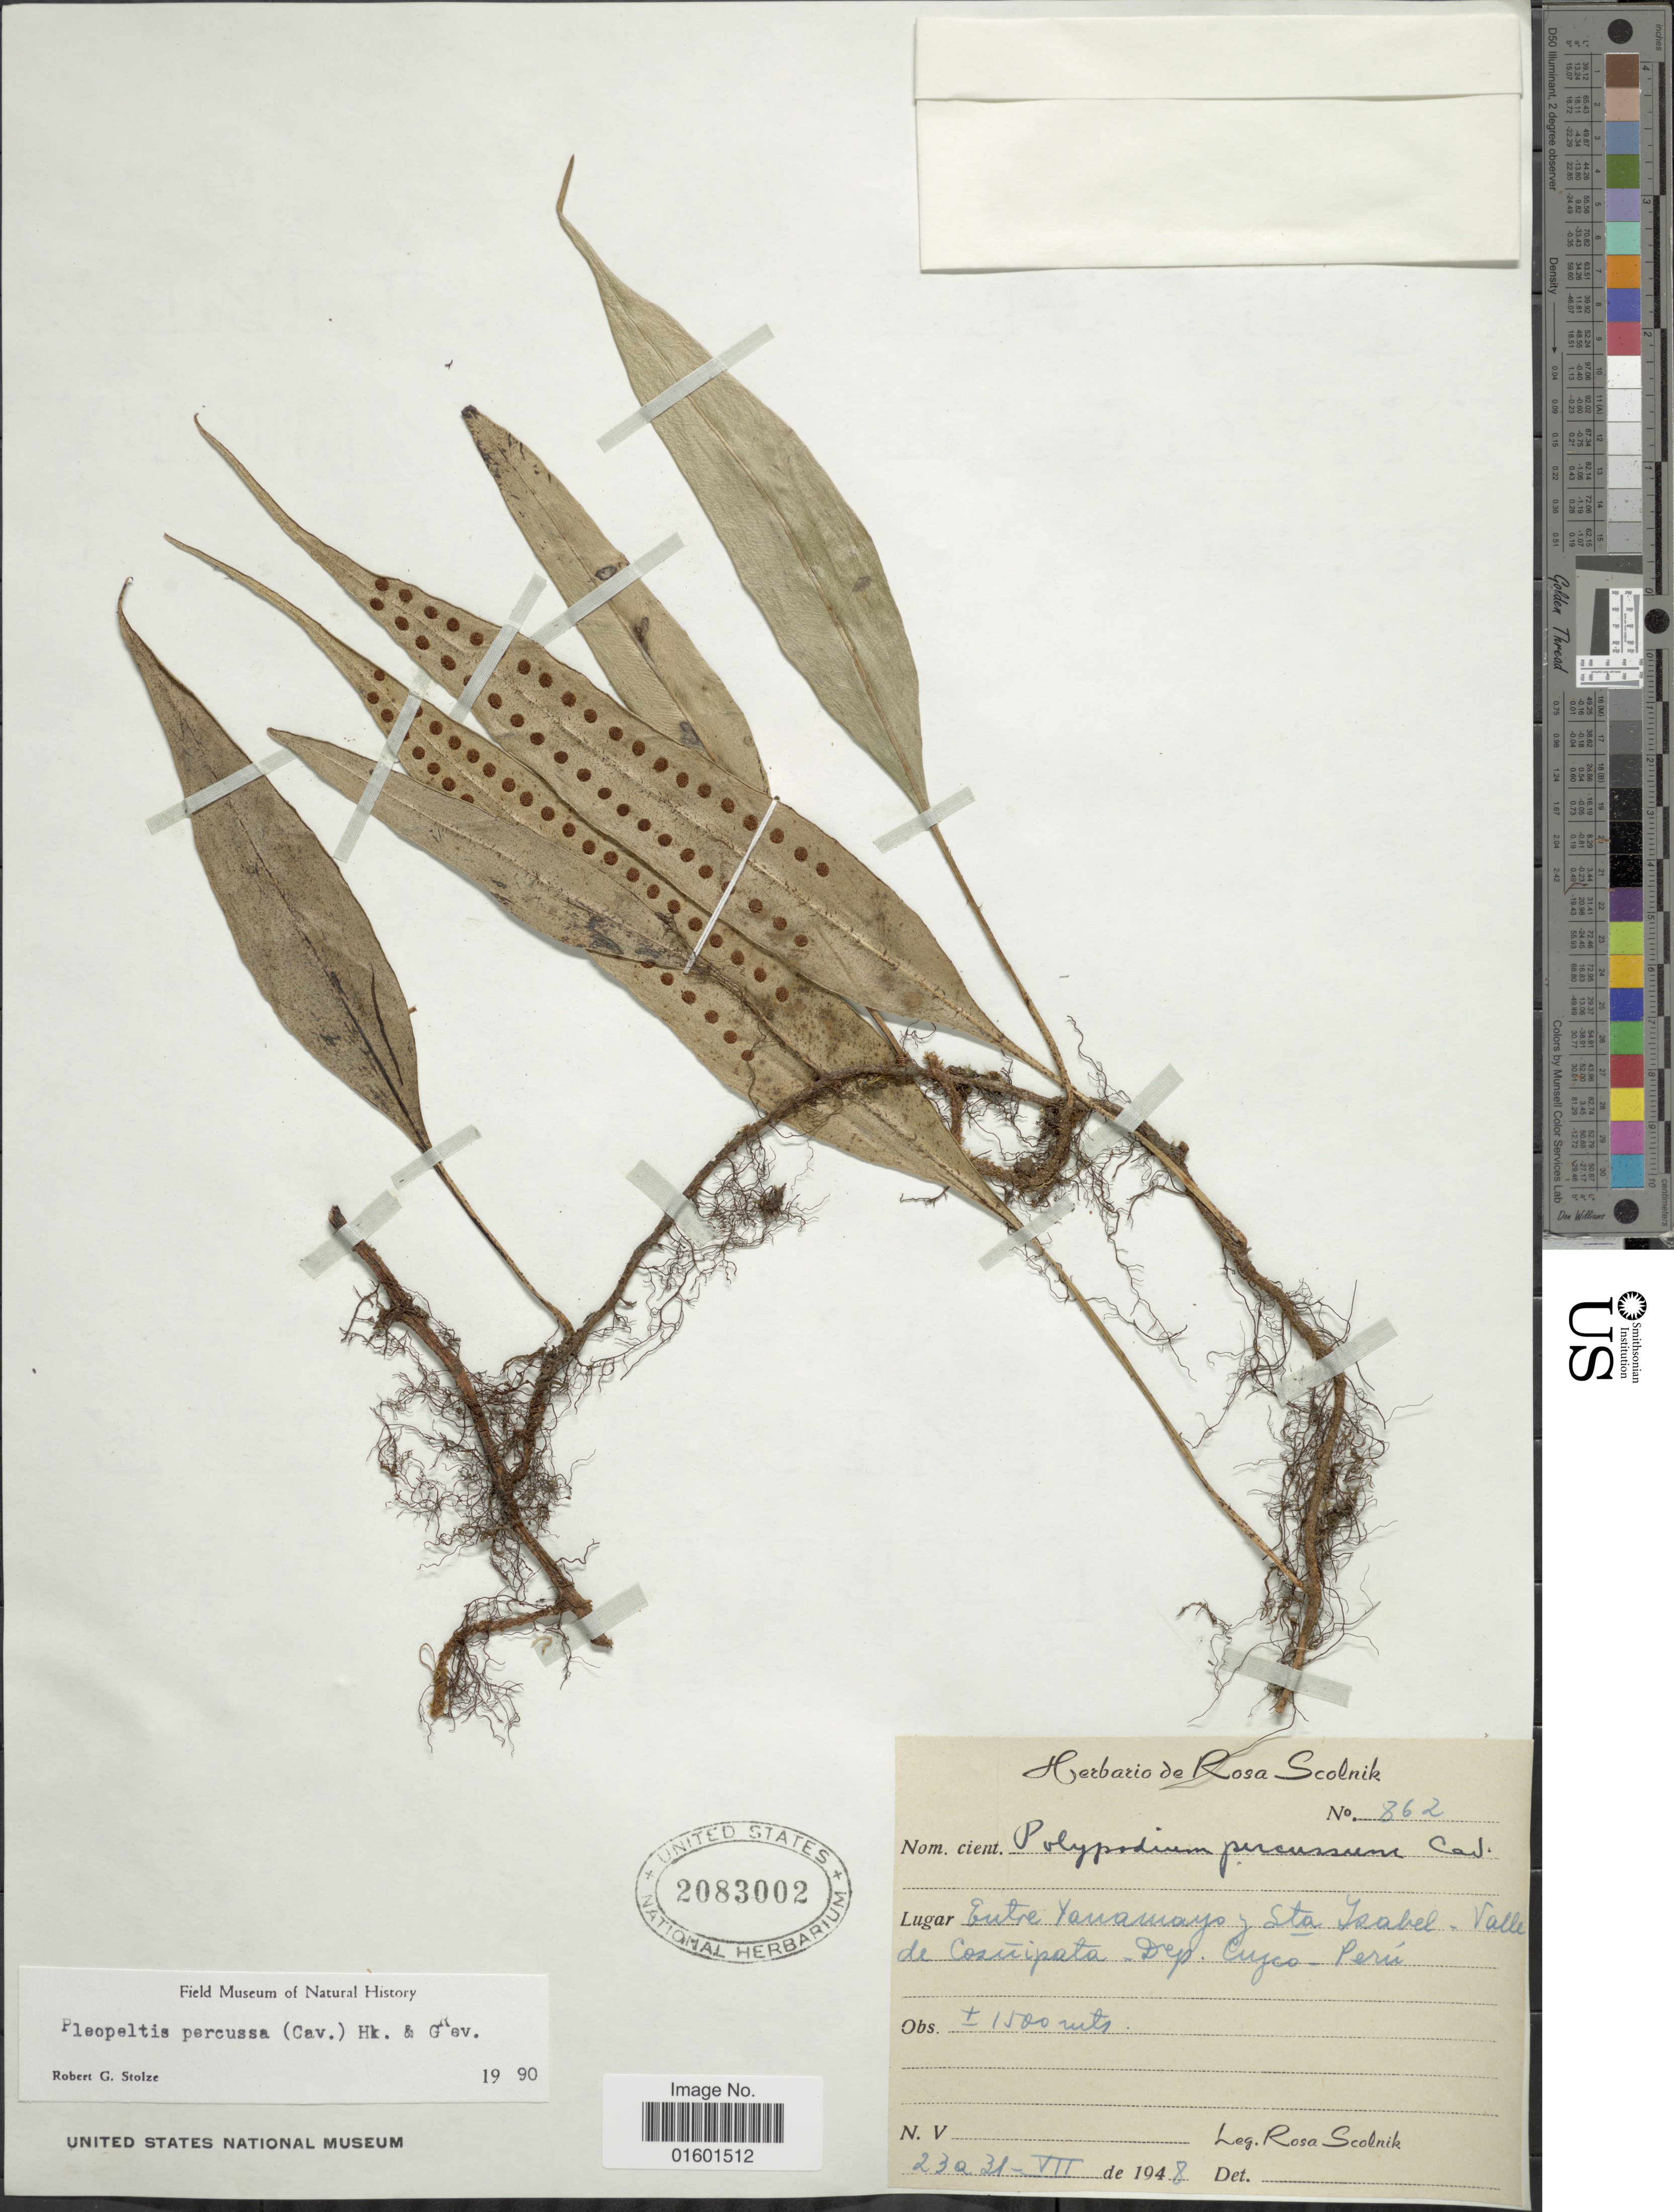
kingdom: Plantae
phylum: Tracheophyta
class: Polypodiopsida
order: Polypodiales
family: Polypodiaceae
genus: Microgramma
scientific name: Microgramma percussa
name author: (Cav.) de la Sota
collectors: R. Scolnik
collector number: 862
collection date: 1948-07-23/1948-07-31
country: Peru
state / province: Cusco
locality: Entre Yanamayo y Sta. Isabel, Valle de Cosñipata, Dep. Cuzco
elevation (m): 1500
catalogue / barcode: US 2083002